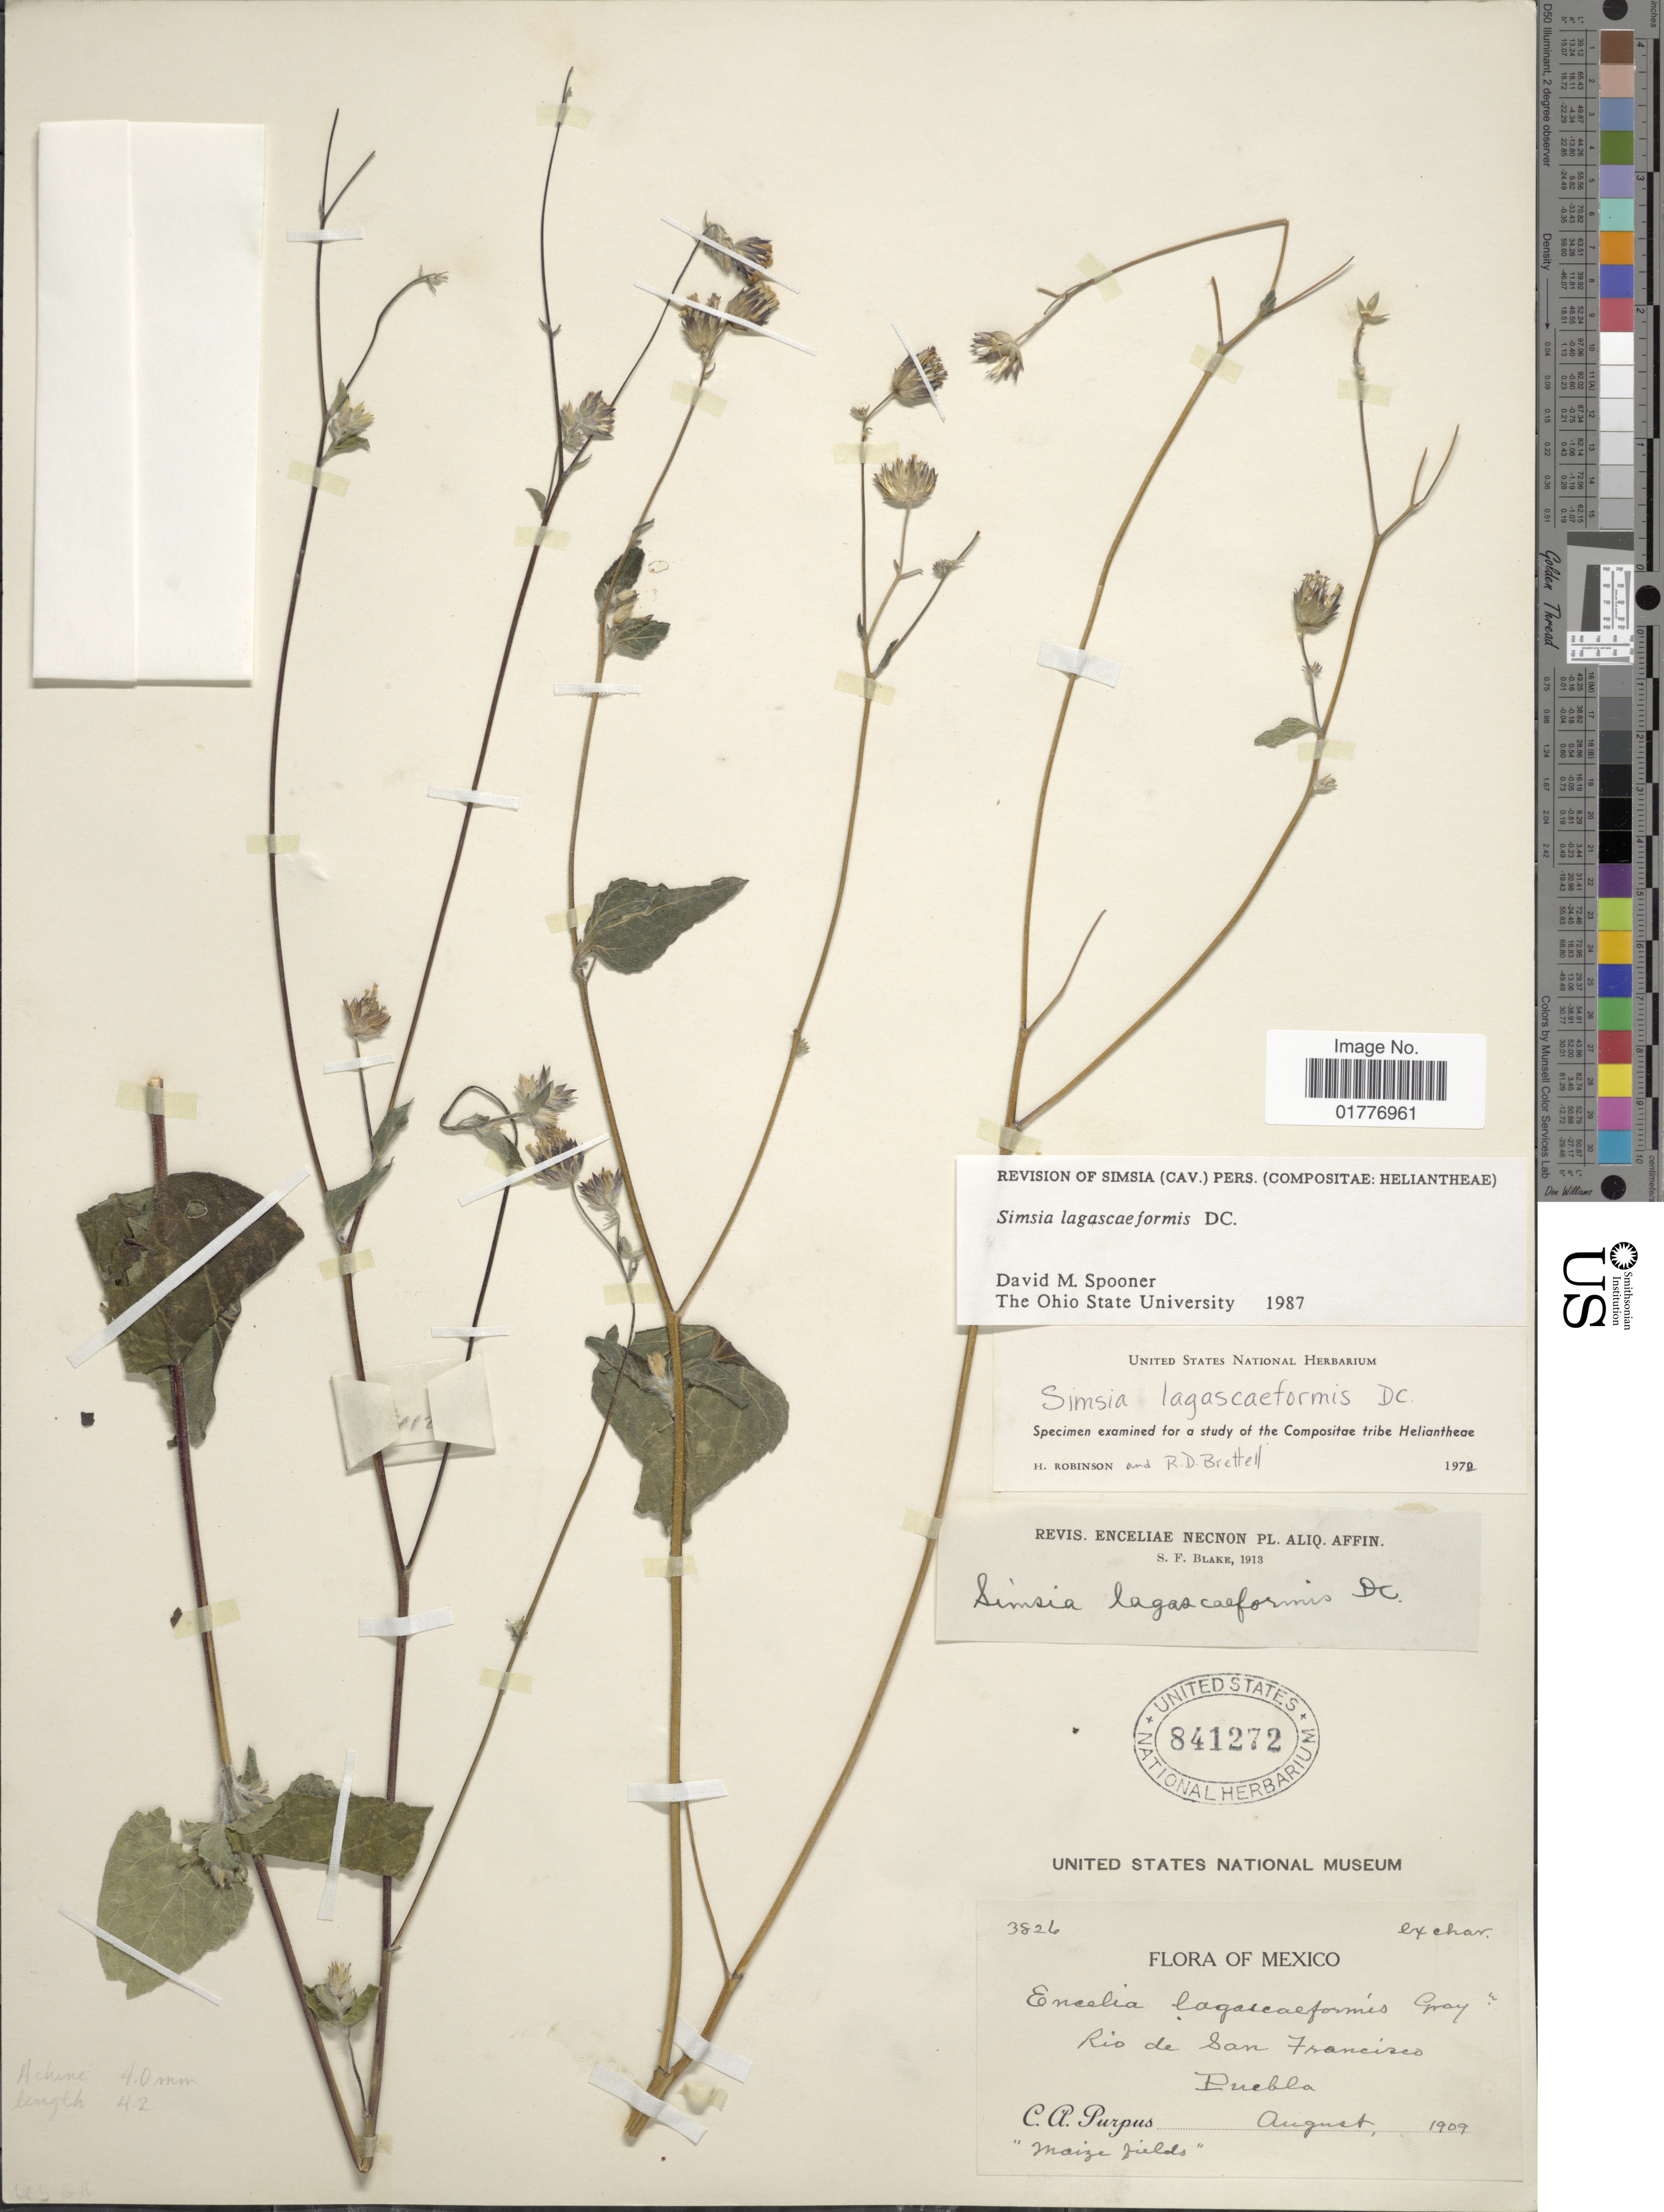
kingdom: Plantae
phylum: Tracheophyta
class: Magnoliopsida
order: Asterales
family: Asteraceae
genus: Simsia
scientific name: Simsia lagasceiformis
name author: DC.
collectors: C. A. Purpus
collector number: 3826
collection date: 1909-08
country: Mexico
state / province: Puebla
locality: Rio de San Francisco, Puebla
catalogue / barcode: US 841272